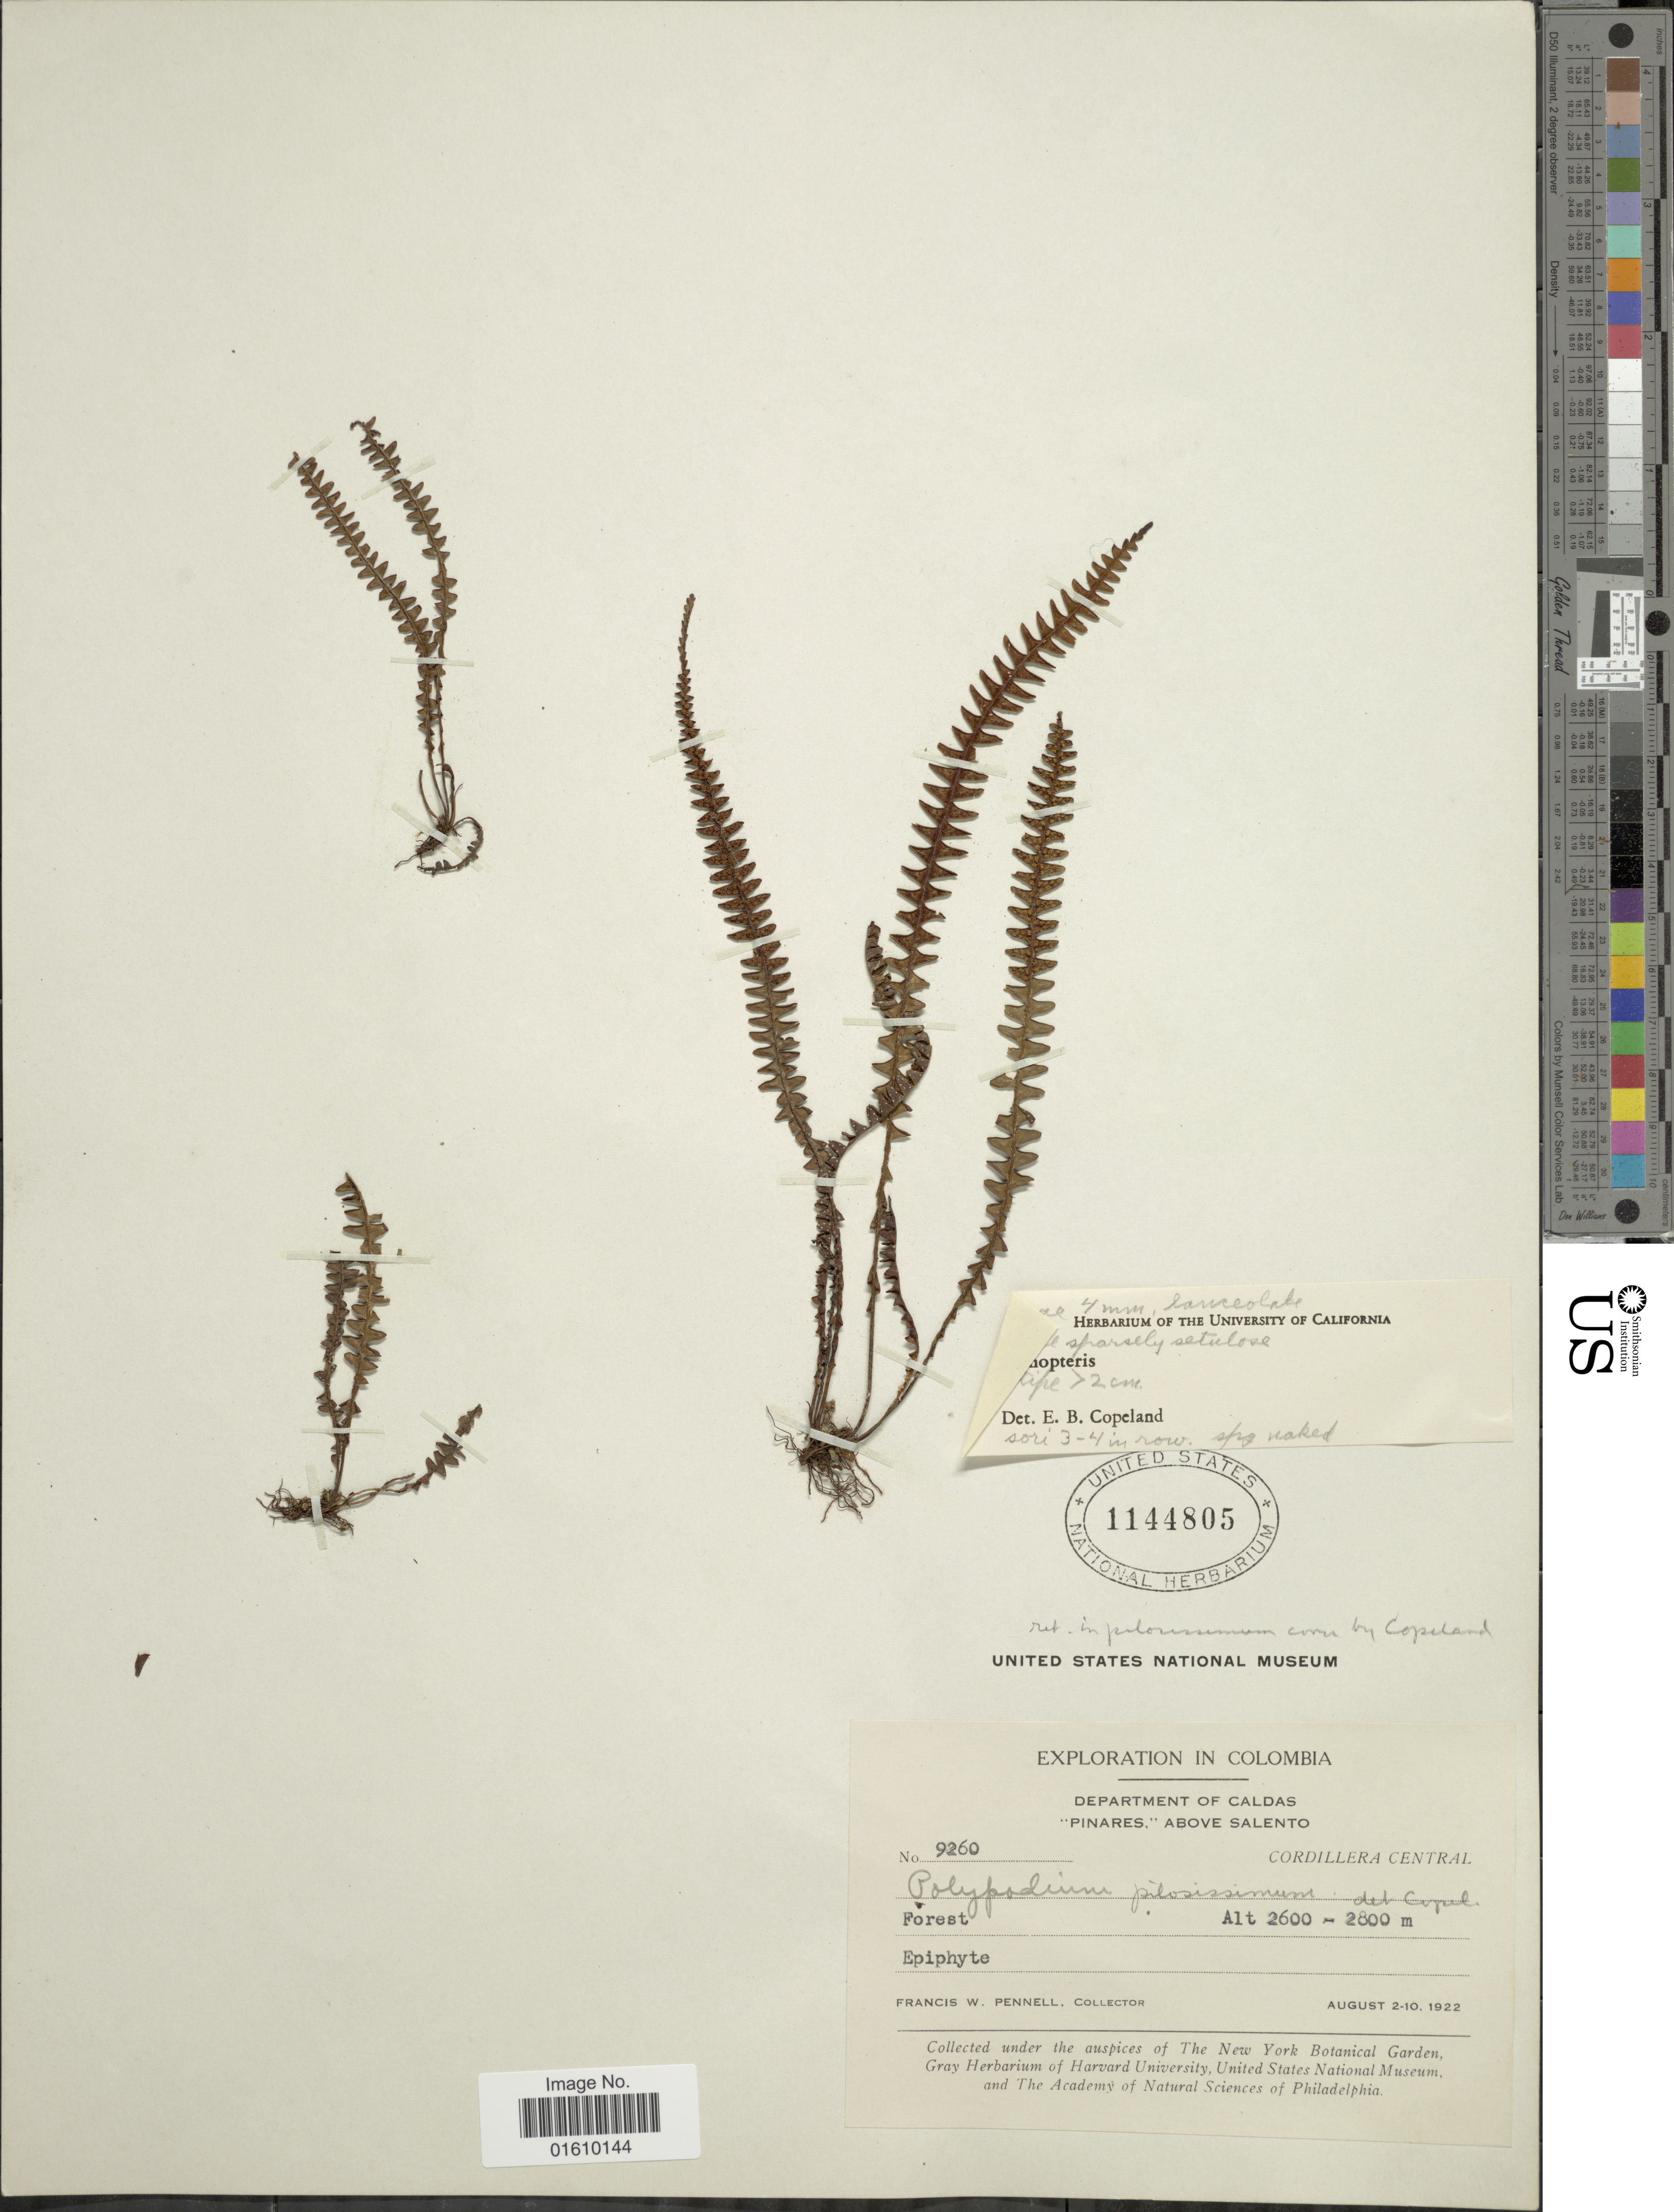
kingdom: Plantae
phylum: Tracheophyta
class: Polypodiopsida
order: Polypodiales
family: Polypodiaceae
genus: Melpomene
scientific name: Melpomene xiphopteroides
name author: (Liebm.) A.R. Sm. & R.C. Moran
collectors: F. W. Pennell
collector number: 9260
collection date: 1922-08-02/1922-08-10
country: Colombia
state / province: Caldas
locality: Pinares.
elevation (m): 2600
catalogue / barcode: US 1144805